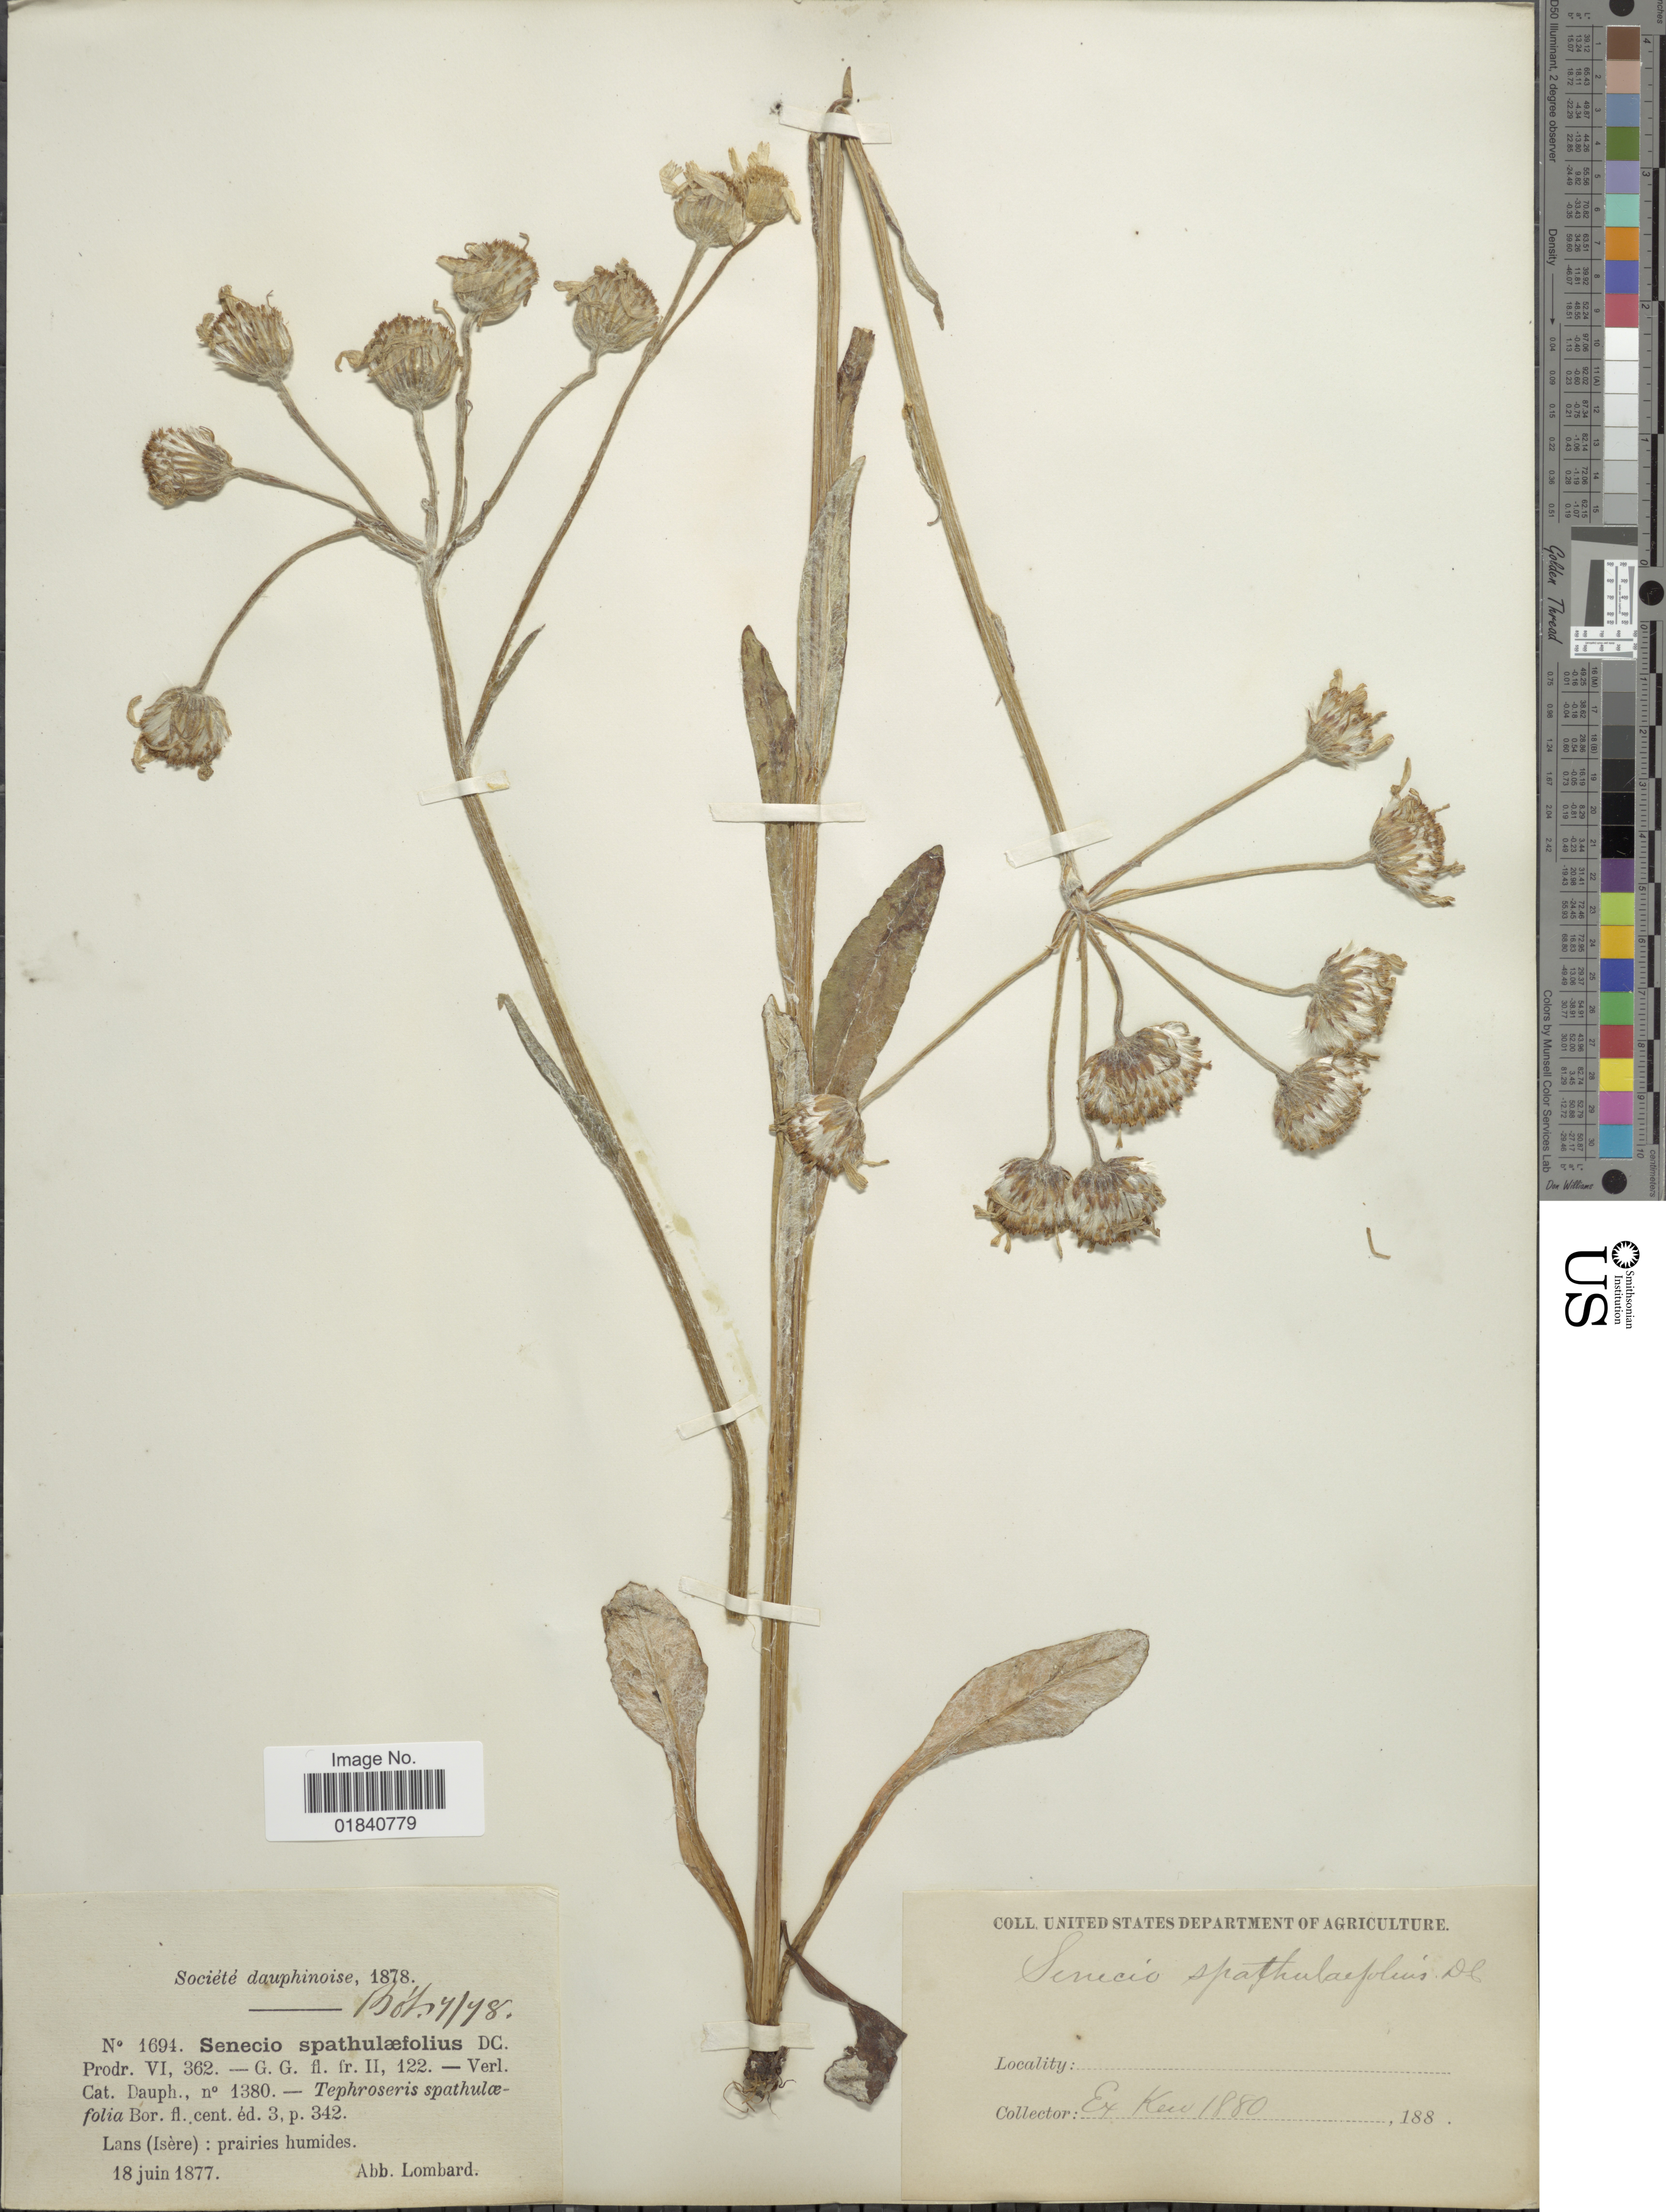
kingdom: Plantae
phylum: Tracheophyta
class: Magnoliopsida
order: Asterales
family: Asteraceae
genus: Senecio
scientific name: Senecio spathulifolius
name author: DC.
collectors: A. Lombard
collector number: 1694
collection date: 1877-06-18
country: France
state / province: Auvergne-Rhône-Alpes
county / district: Isère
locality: Lans (Isère)